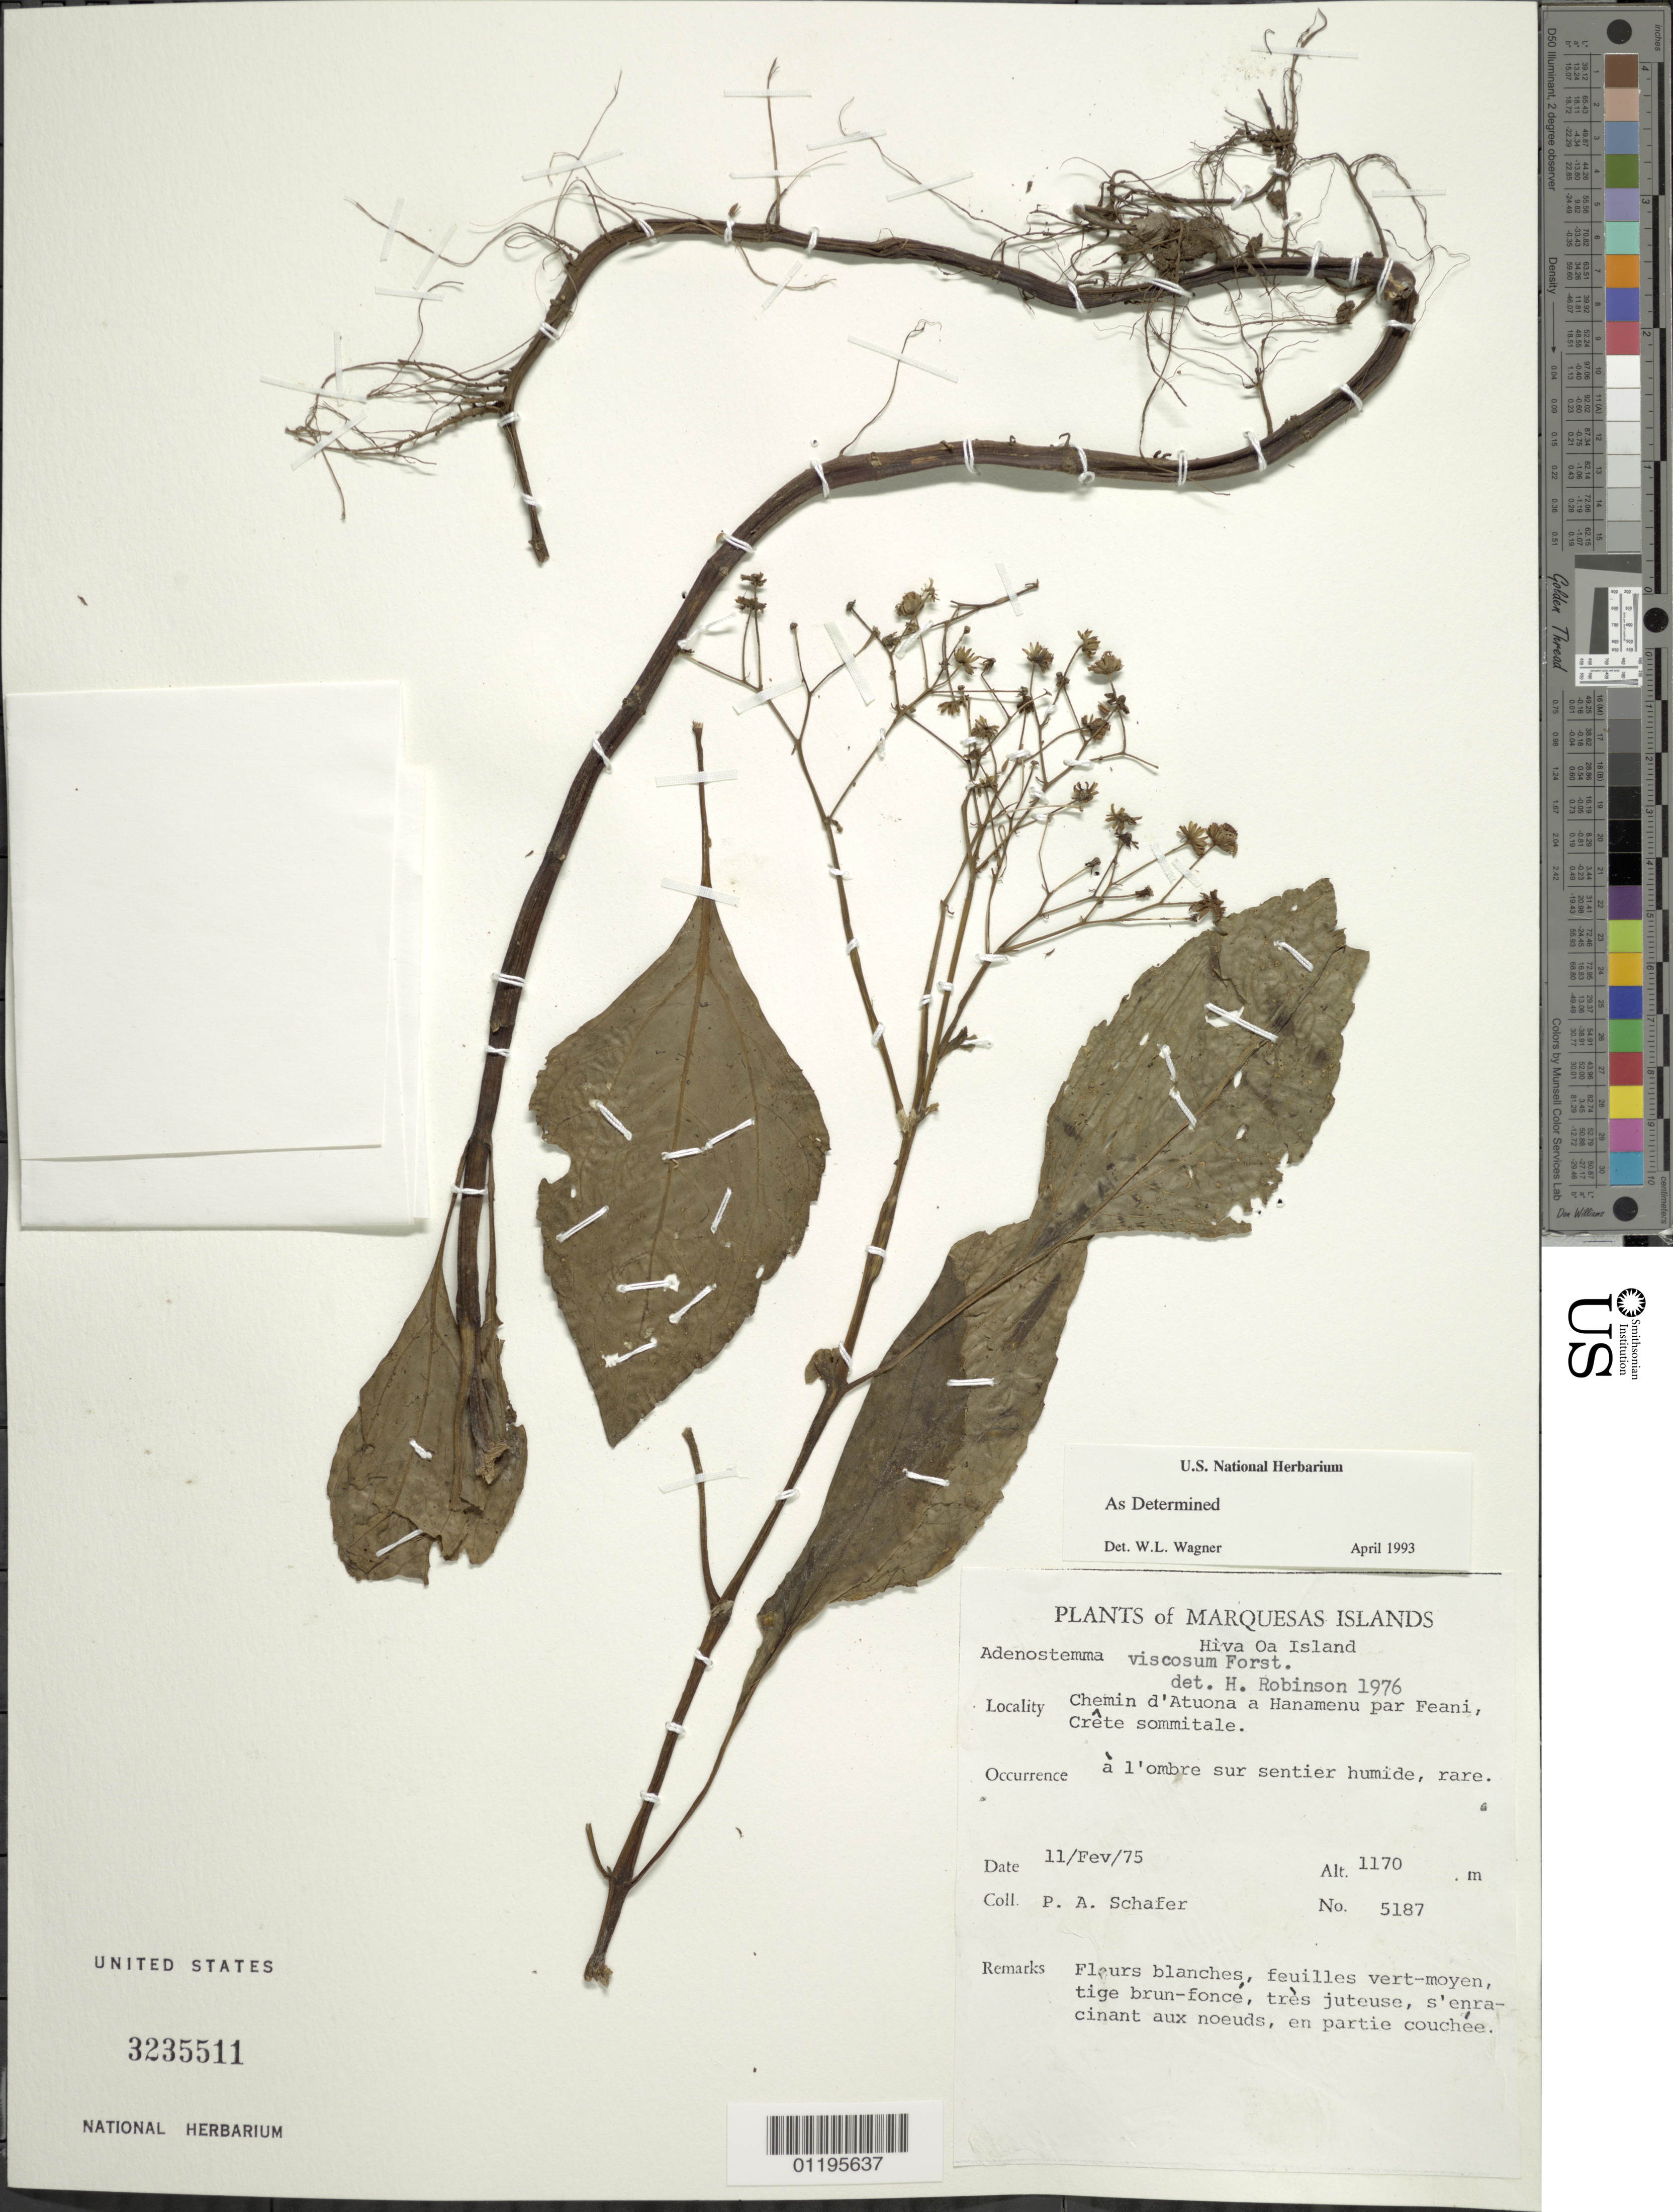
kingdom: Plantae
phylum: Tracheophyta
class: Magnoliopsida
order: Asterales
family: Asteraceae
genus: Adenostemma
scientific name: Adenostemma viscosum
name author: J.R. Forst. & G. Forst.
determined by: Wagner, W. L., (BOT), Smithsonian Institution - National Museum of Natural History (UNITED STATES)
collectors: P. A. Schäfer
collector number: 5187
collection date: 1975-02-11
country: French Polynesia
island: Hiva Oa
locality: Chemin d'Atuona à Hanamenu par Feani, crête sommitale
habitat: In humid shade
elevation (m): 1170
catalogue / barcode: US 3235511